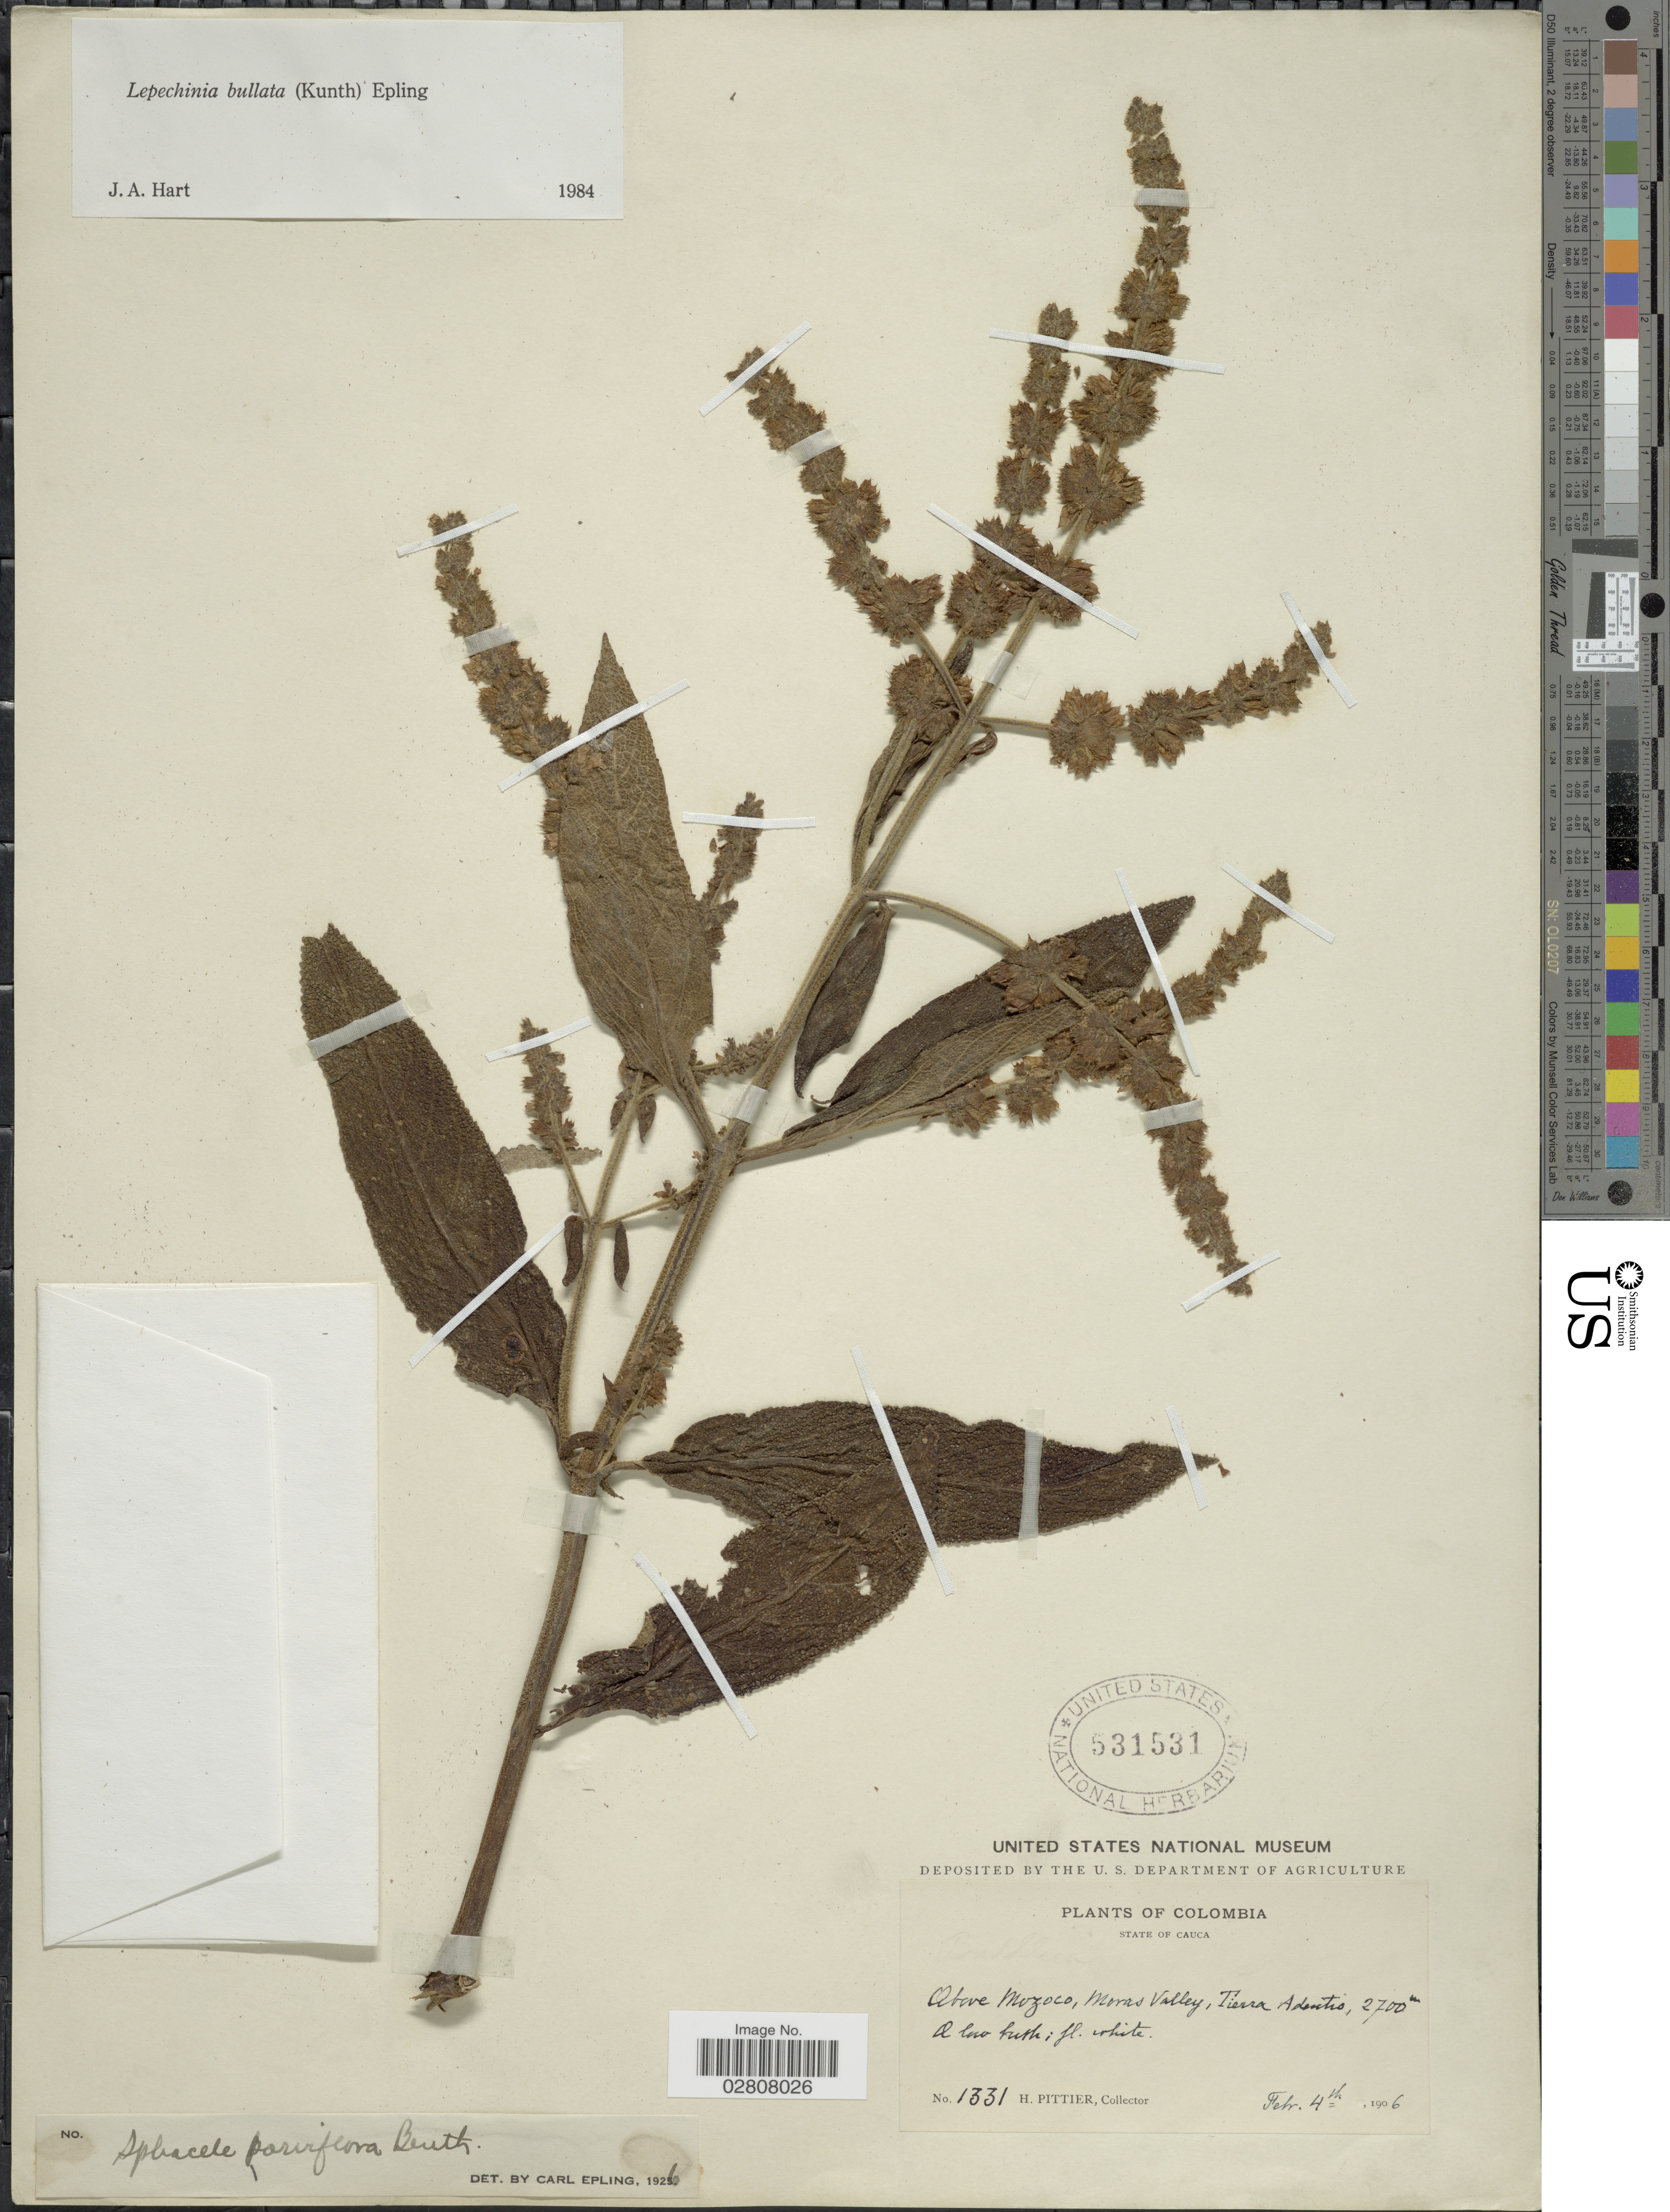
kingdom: Plantae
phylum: Tracheophyta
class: Magnoliopsida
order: Lamiales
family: Lamiaceae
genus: Lepechinia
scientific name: Lepechinia bullata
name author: (Kunth) Epling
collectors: H. F. Pittier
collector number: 1331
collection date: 1906-02-04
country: Colombia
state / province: Cauca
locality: Above Mozoco, Moras Valley, Tierra Adantis.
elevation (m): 2700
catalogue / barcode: US 531531